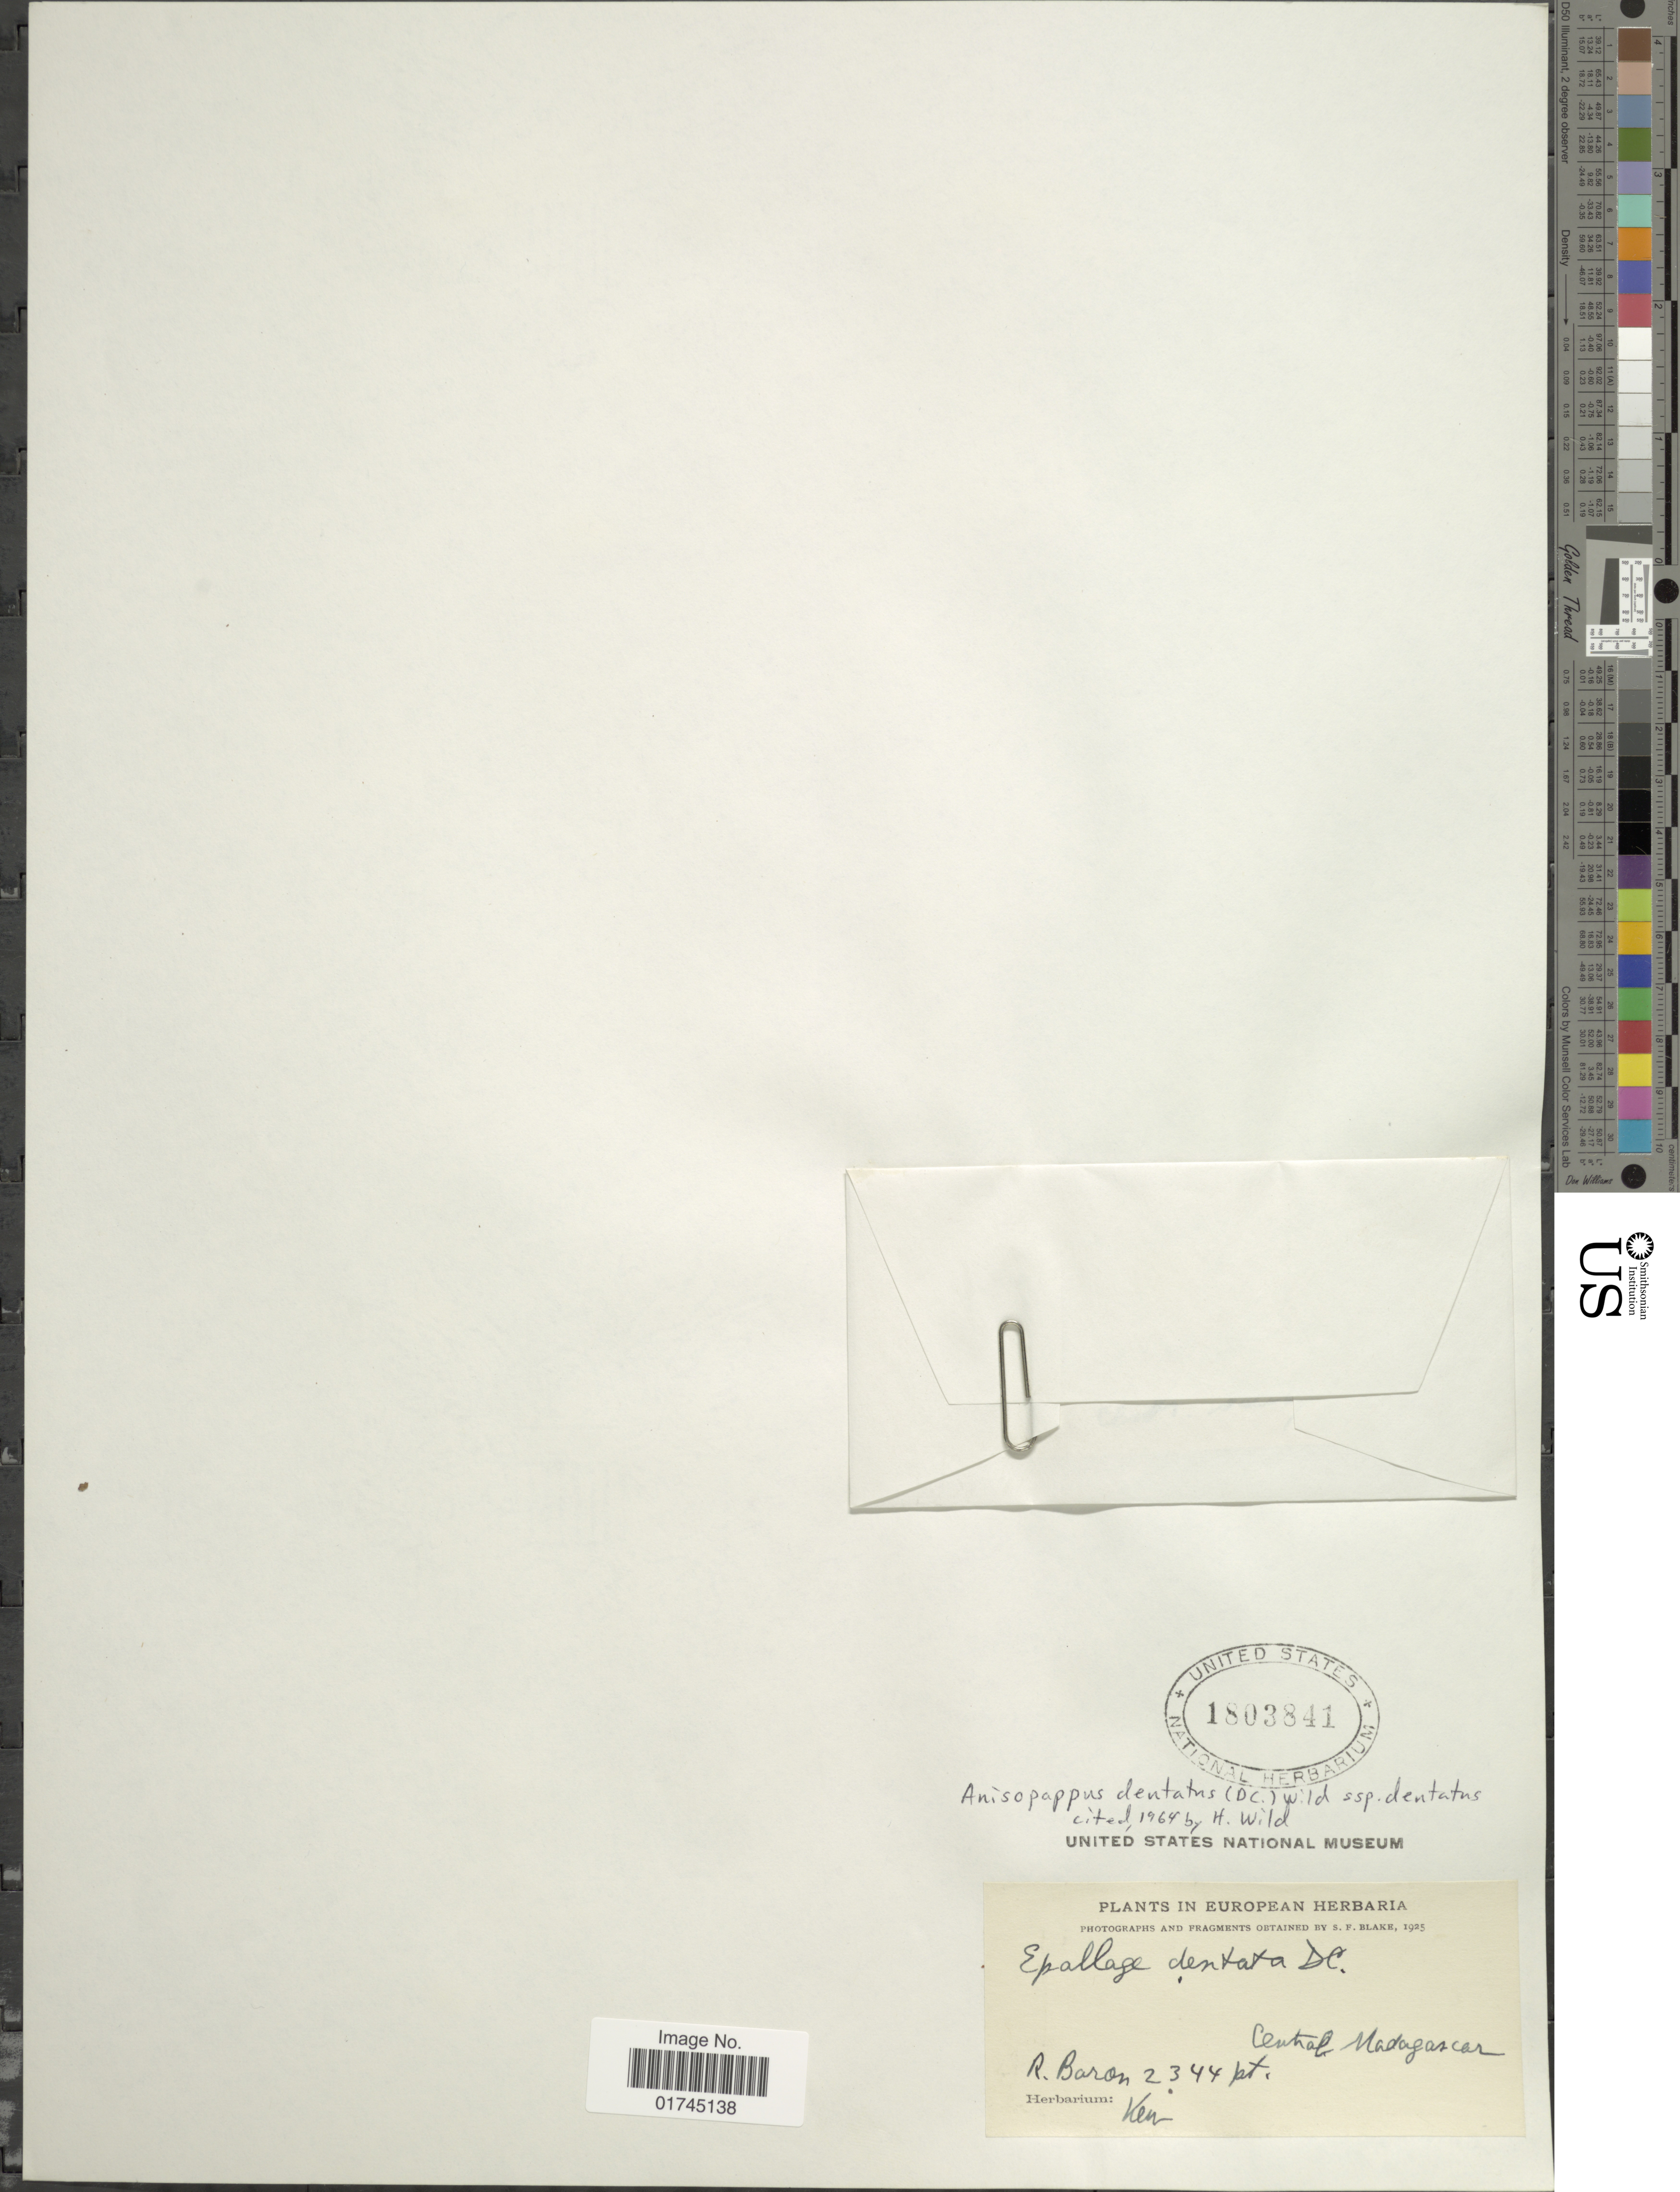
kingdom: Plantae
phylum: Tracheophyta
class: Magnoliopsida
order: Asterales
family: Asteraceae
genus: Anisopappus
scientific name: Anisopappus dentatus subsp. dentatus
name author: (DC.) Wild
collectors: R. Baron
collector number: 2344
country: Madagascar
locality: Central madagascar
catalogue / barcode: US 1803841